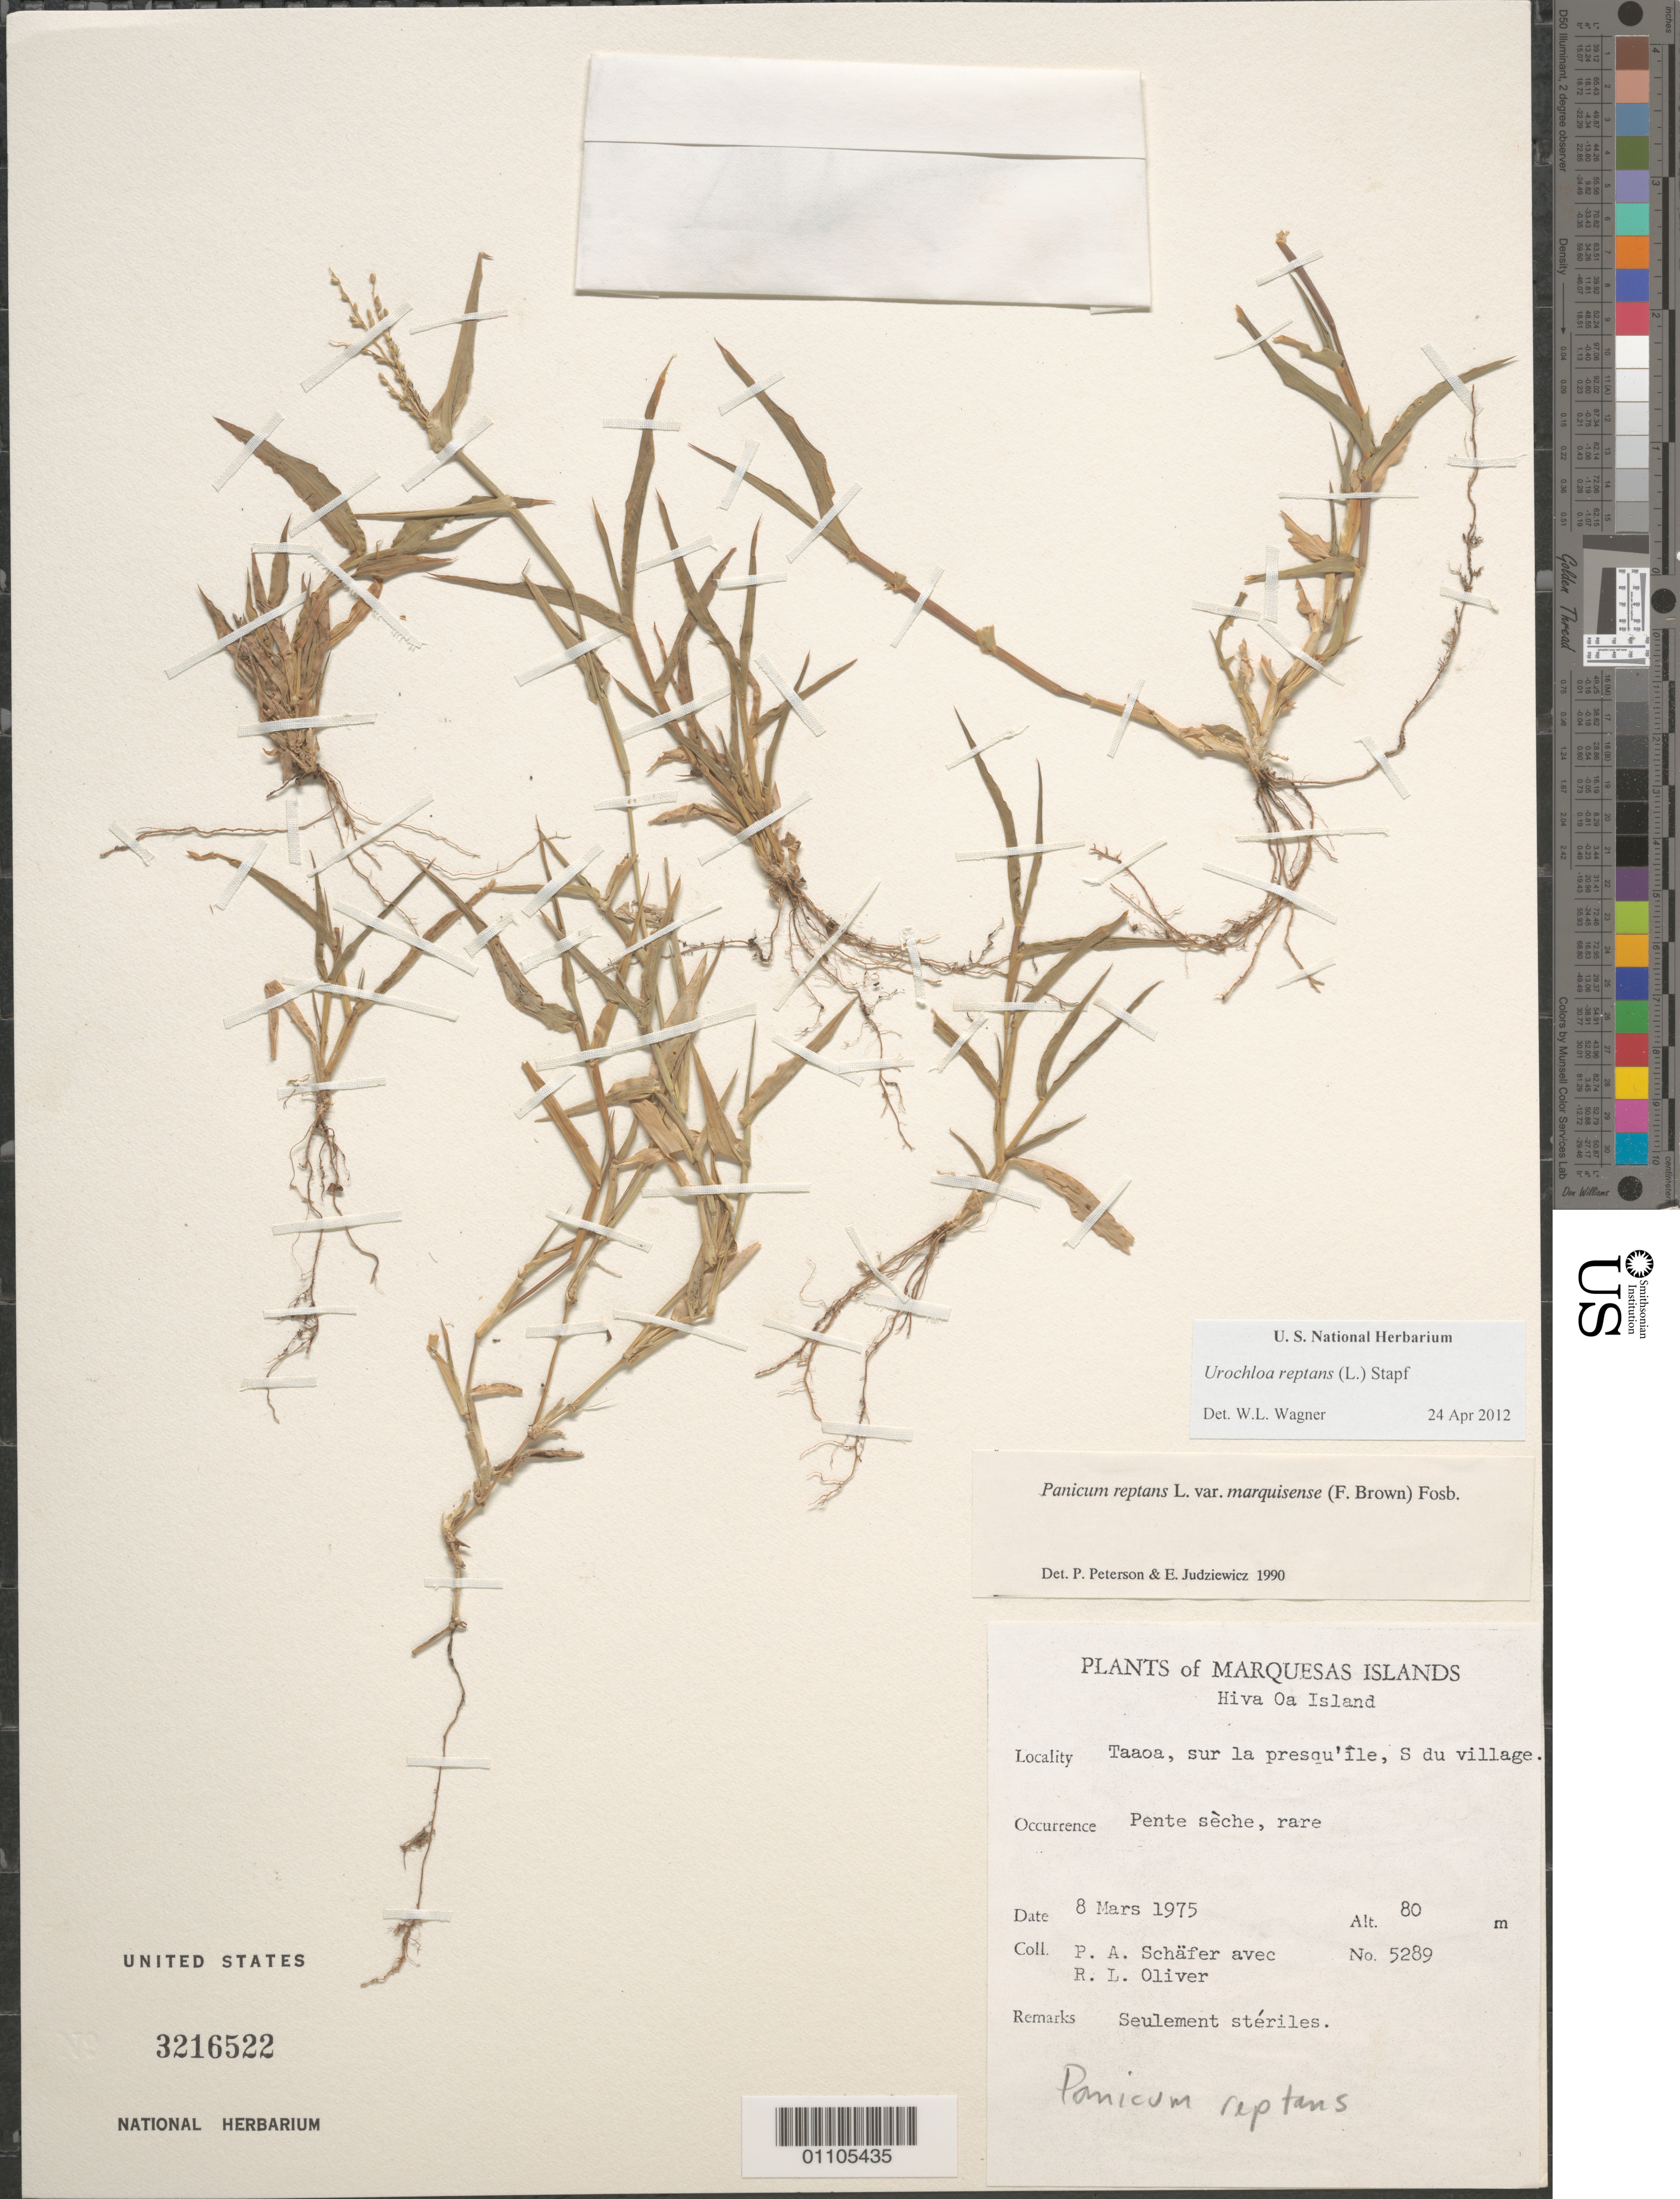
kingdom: Plantae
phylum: Tracheophyta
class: Liliopsida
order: Poales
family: Poaceae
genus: Urochloa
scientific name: Urochloa reptans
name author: (L.) Stapf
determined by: Peterson, P. M.; Judziewicz, E. J.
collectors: P. A. Schäfer & R. L. Oliver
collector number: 5289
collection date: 1975-03-02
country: French Polynesia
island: Hiva Oa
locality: Taaoa, sur la presqu'ile, S du village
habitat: pente seche, rare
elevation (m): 80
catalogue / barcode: US 3216522